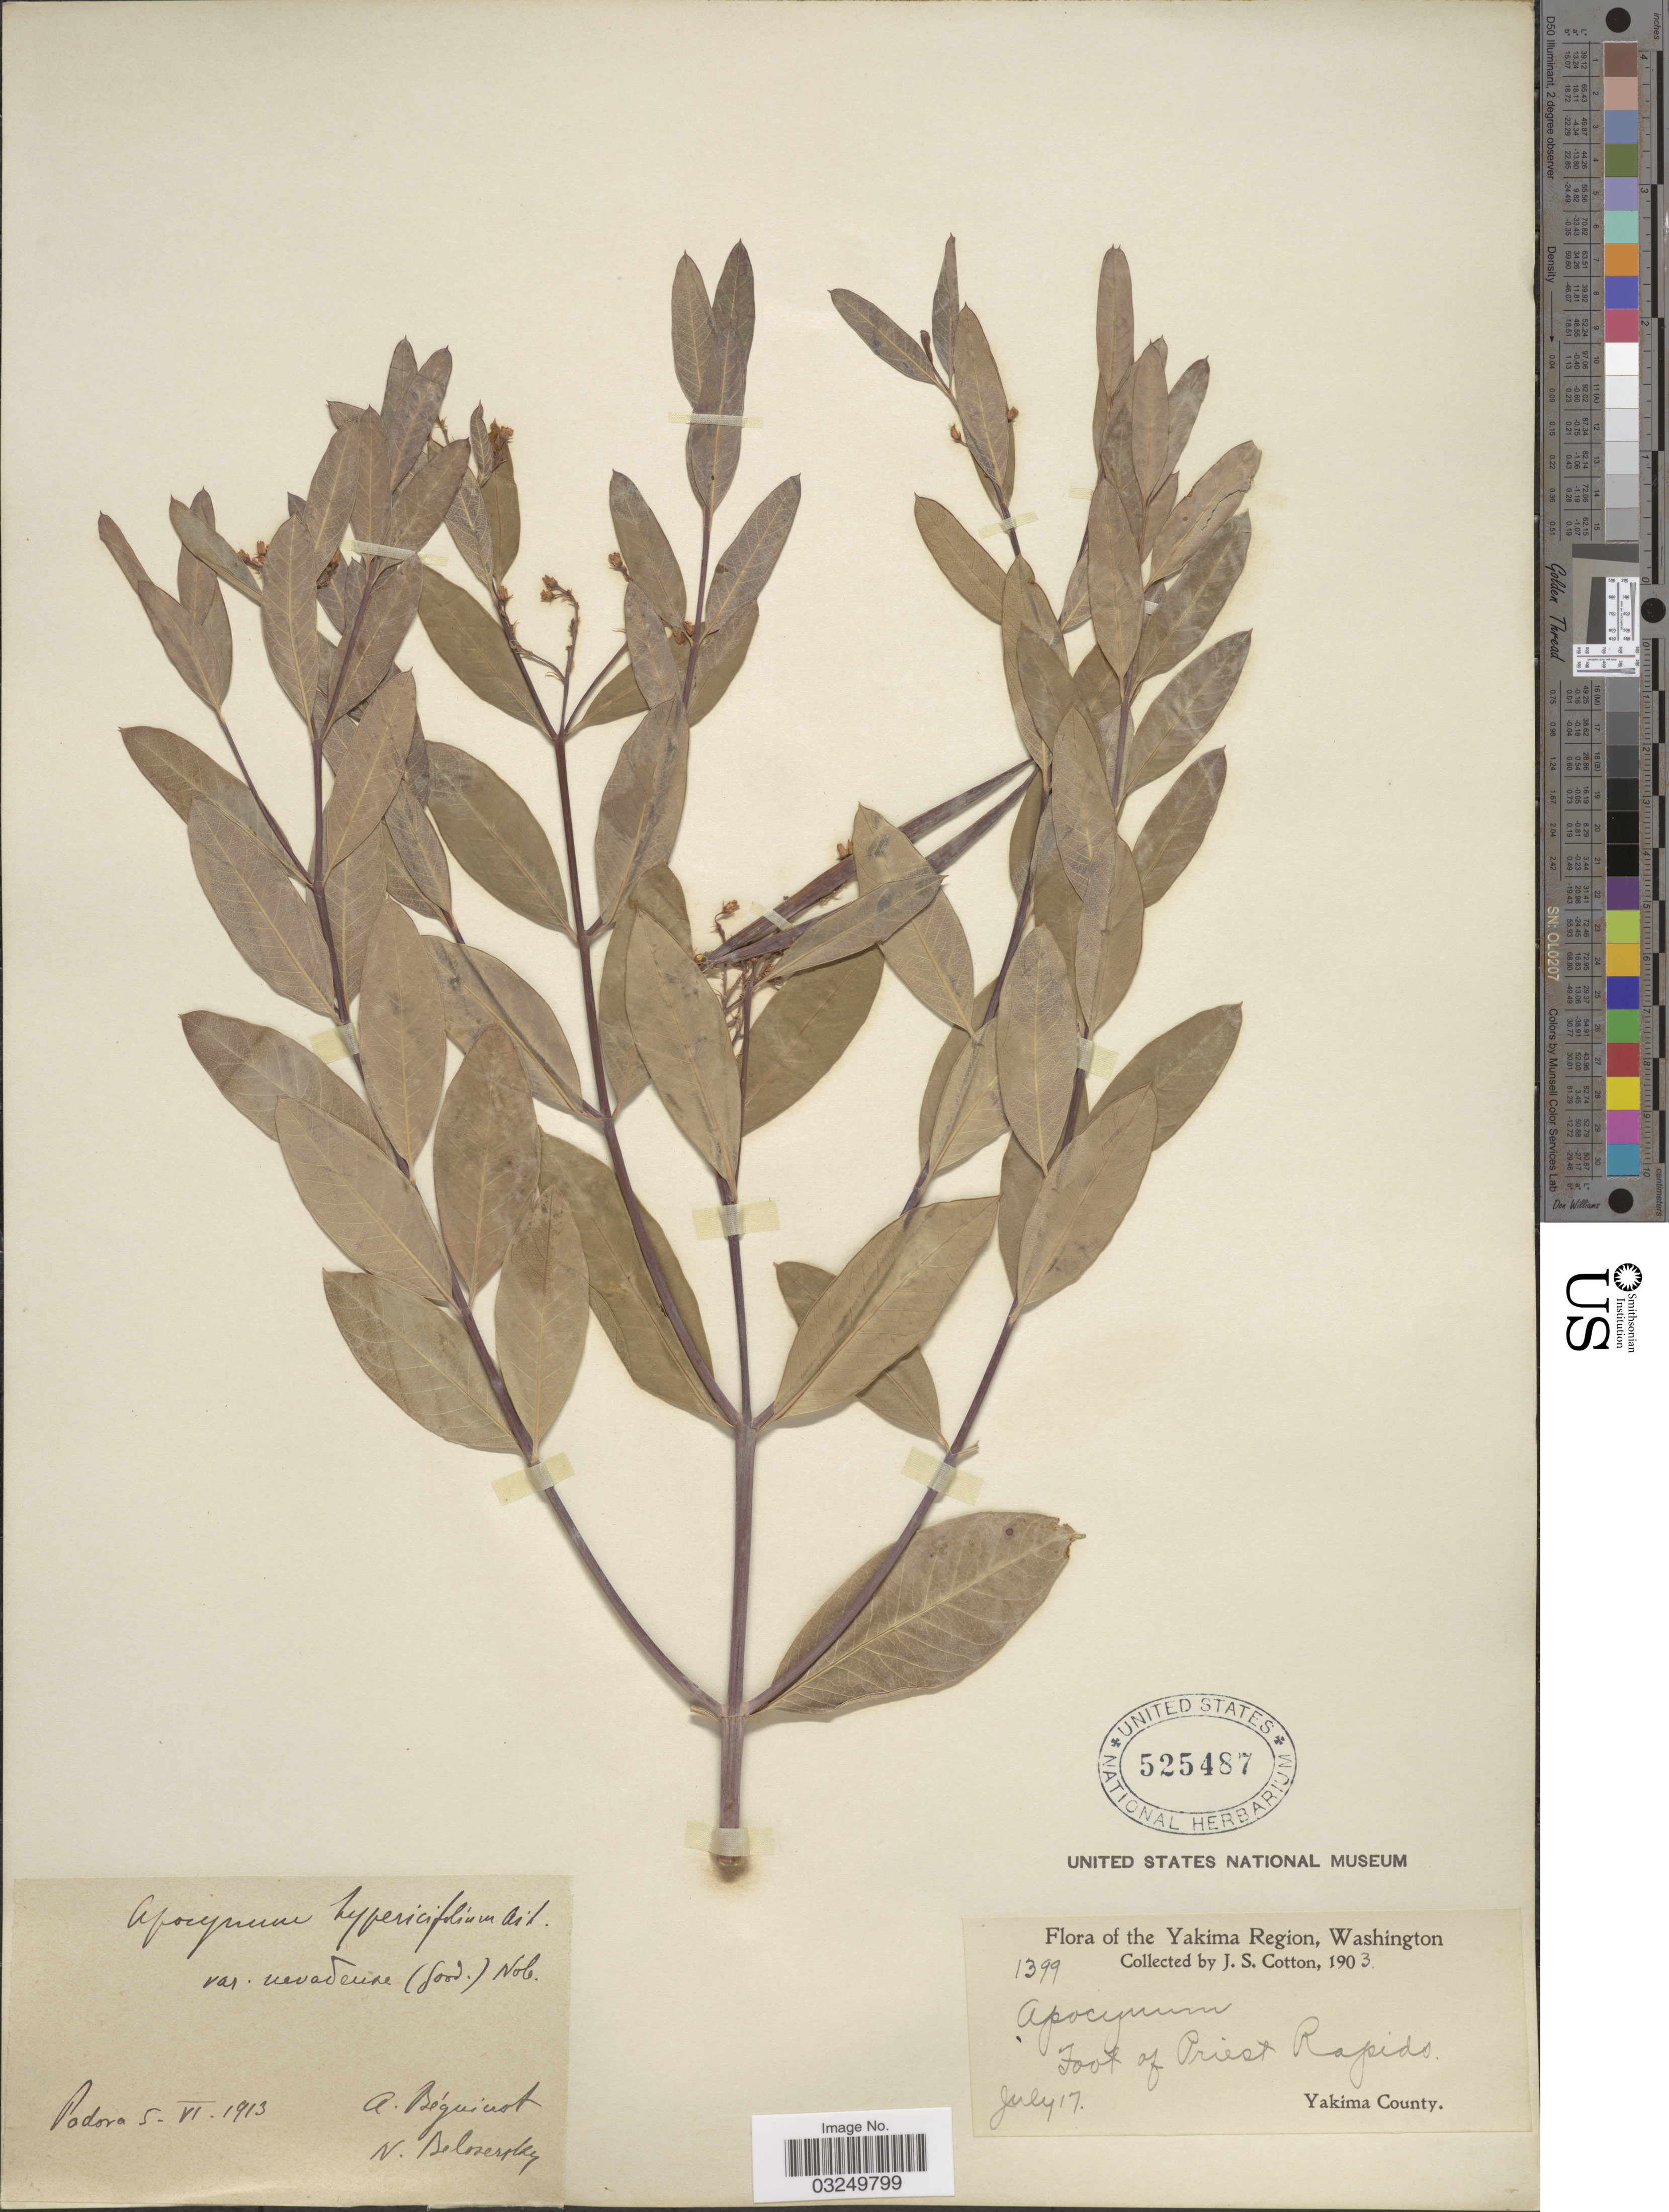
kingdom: Plantae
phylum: Tracheophyta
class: Magnoliopsida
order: Gentianales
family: Apocynaceae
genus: Apocynum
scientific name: Apocynum cannabinum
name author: L.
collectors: J. S. Cotton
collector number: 1399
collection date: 1903-07-17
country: United States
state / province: Washington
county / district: Yakima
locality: Yakima Region. Foot of Priest Rapids. Yakima County.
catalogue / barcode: US 525487